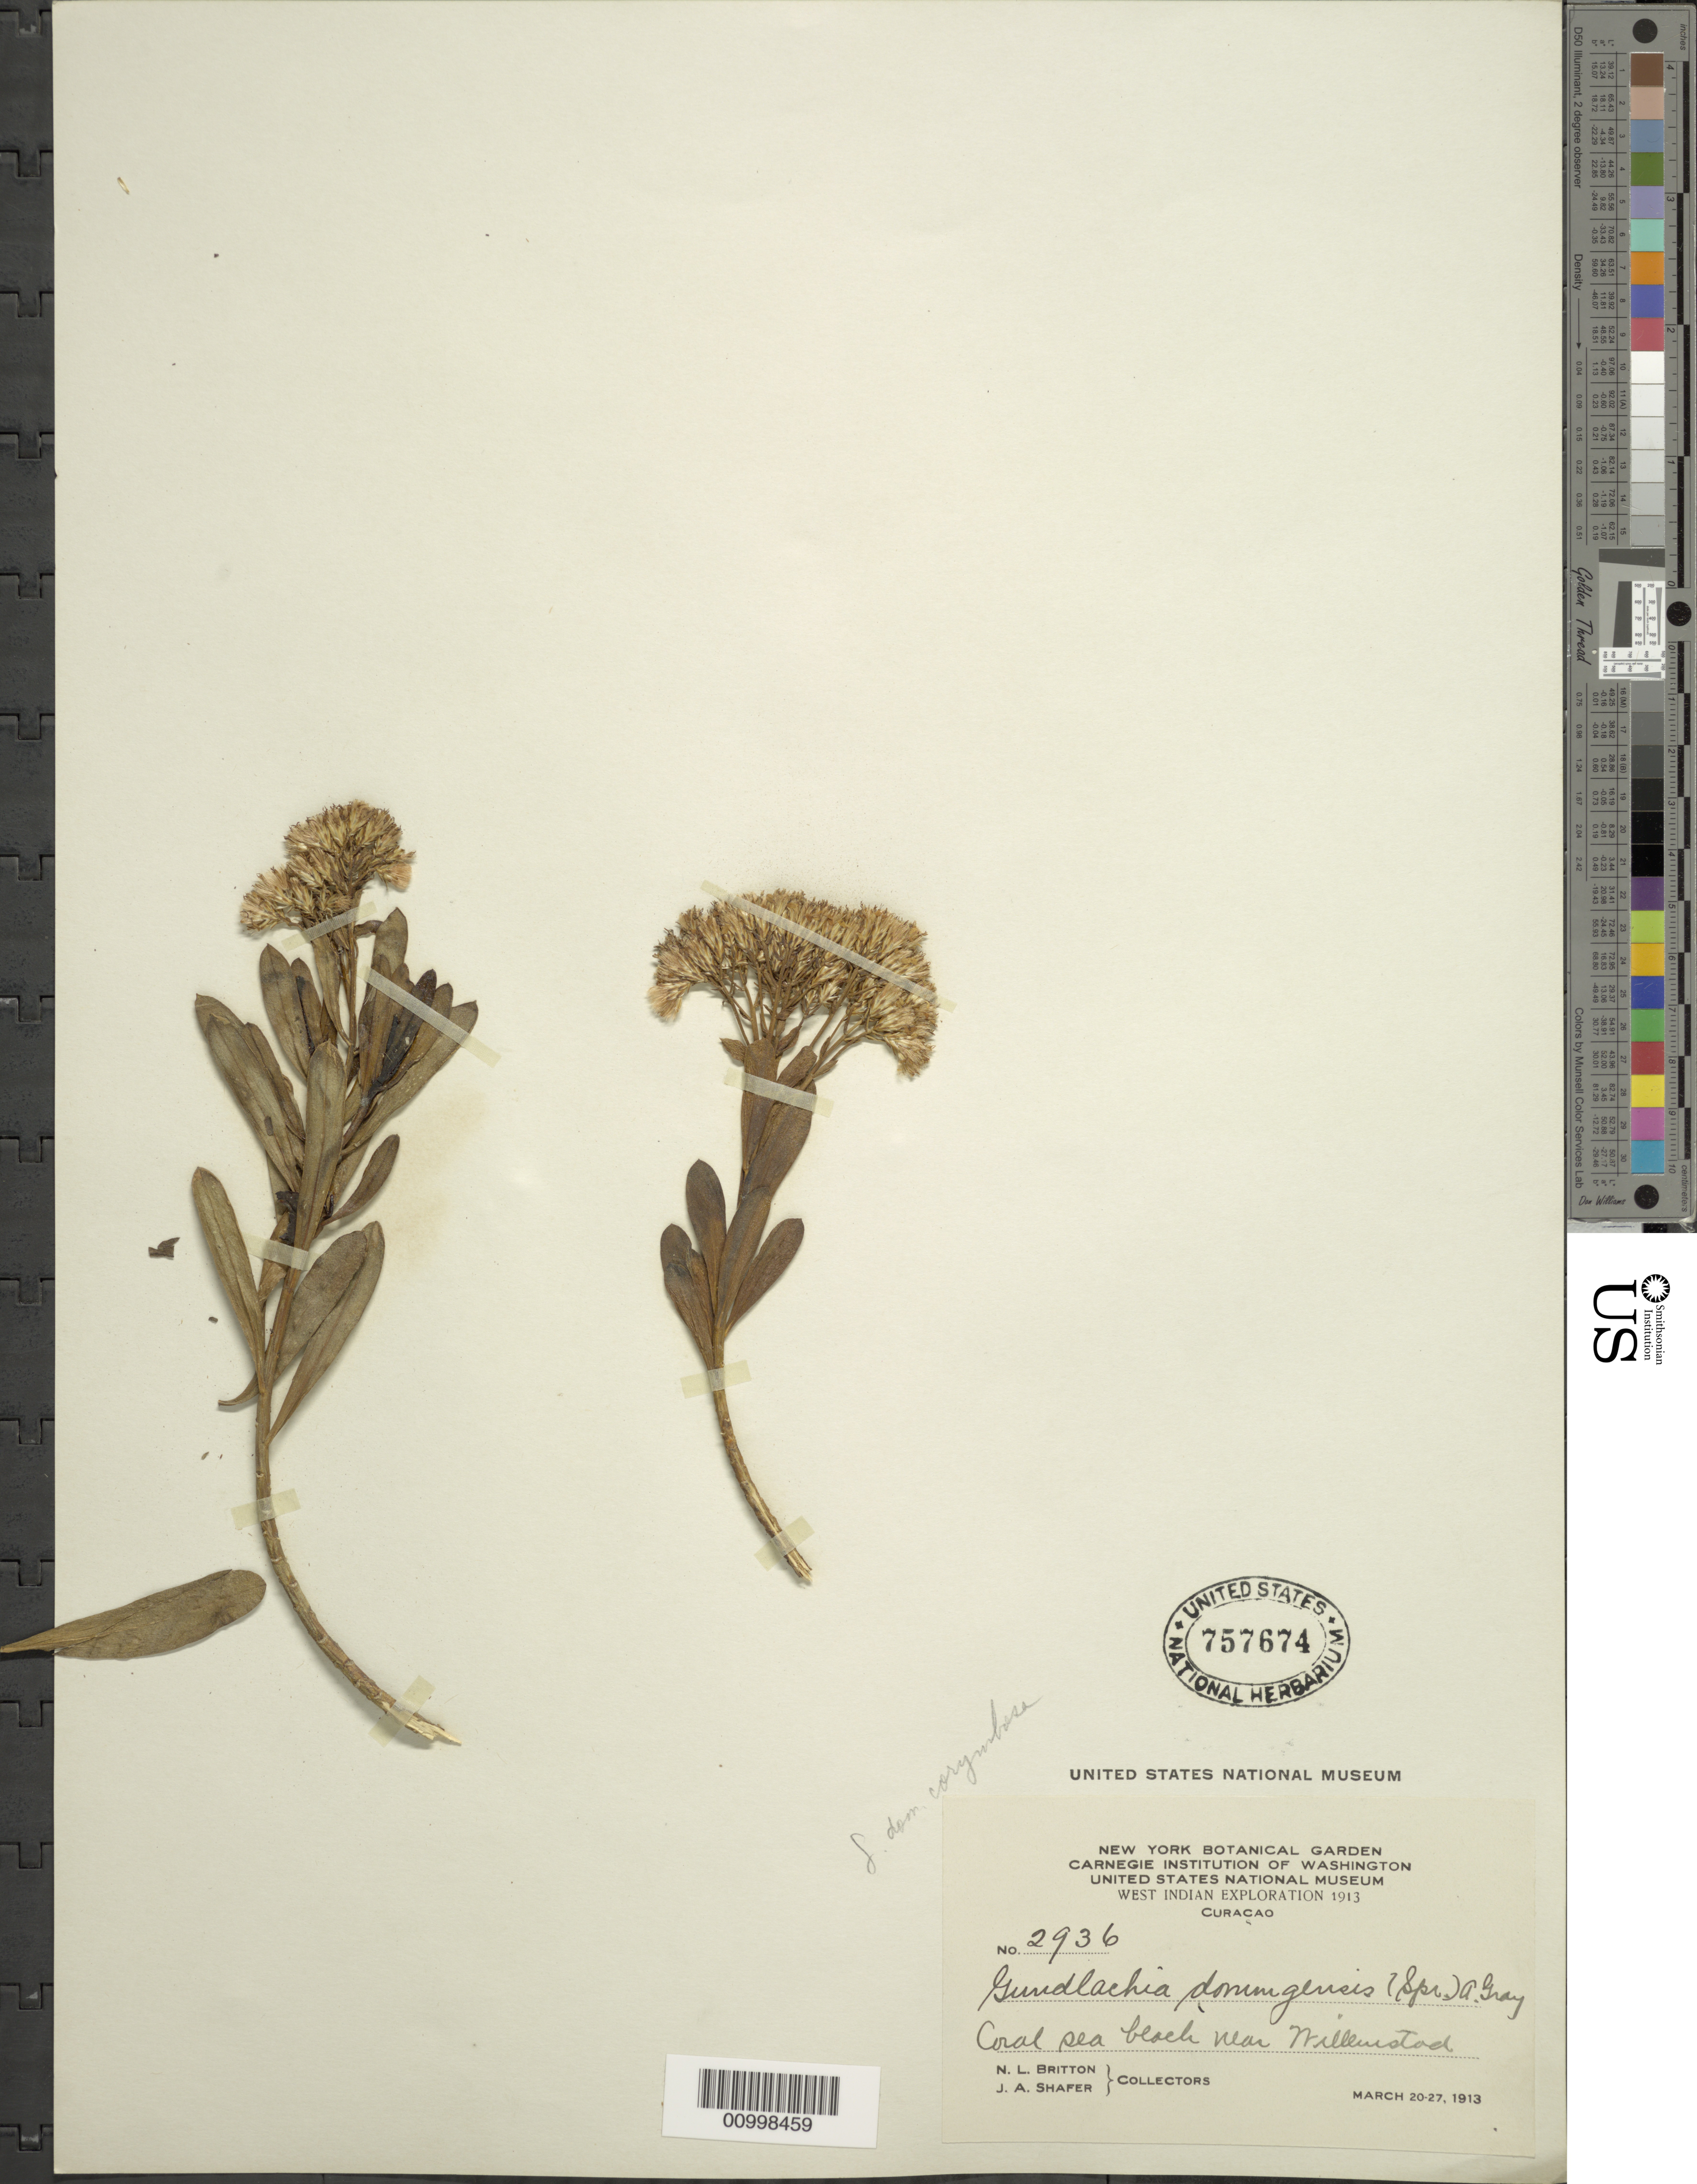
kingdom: Plantae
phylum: Tracheophyta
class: Magnoliopsida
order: Asterales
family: Asteraceae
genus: Gundlachia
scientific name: Gundlachia corymbosa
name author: (Urb.) Britton ex Bold.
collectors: N. Britton & J. A. Shafer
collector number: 2936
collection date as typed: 20 Mar 1913 to 27 Mar 1913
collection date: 1913-03-20/1913-03-27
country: Curaçao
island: Curaçao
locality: Coral sea-beach near Willemstad.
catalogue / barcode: US 757674